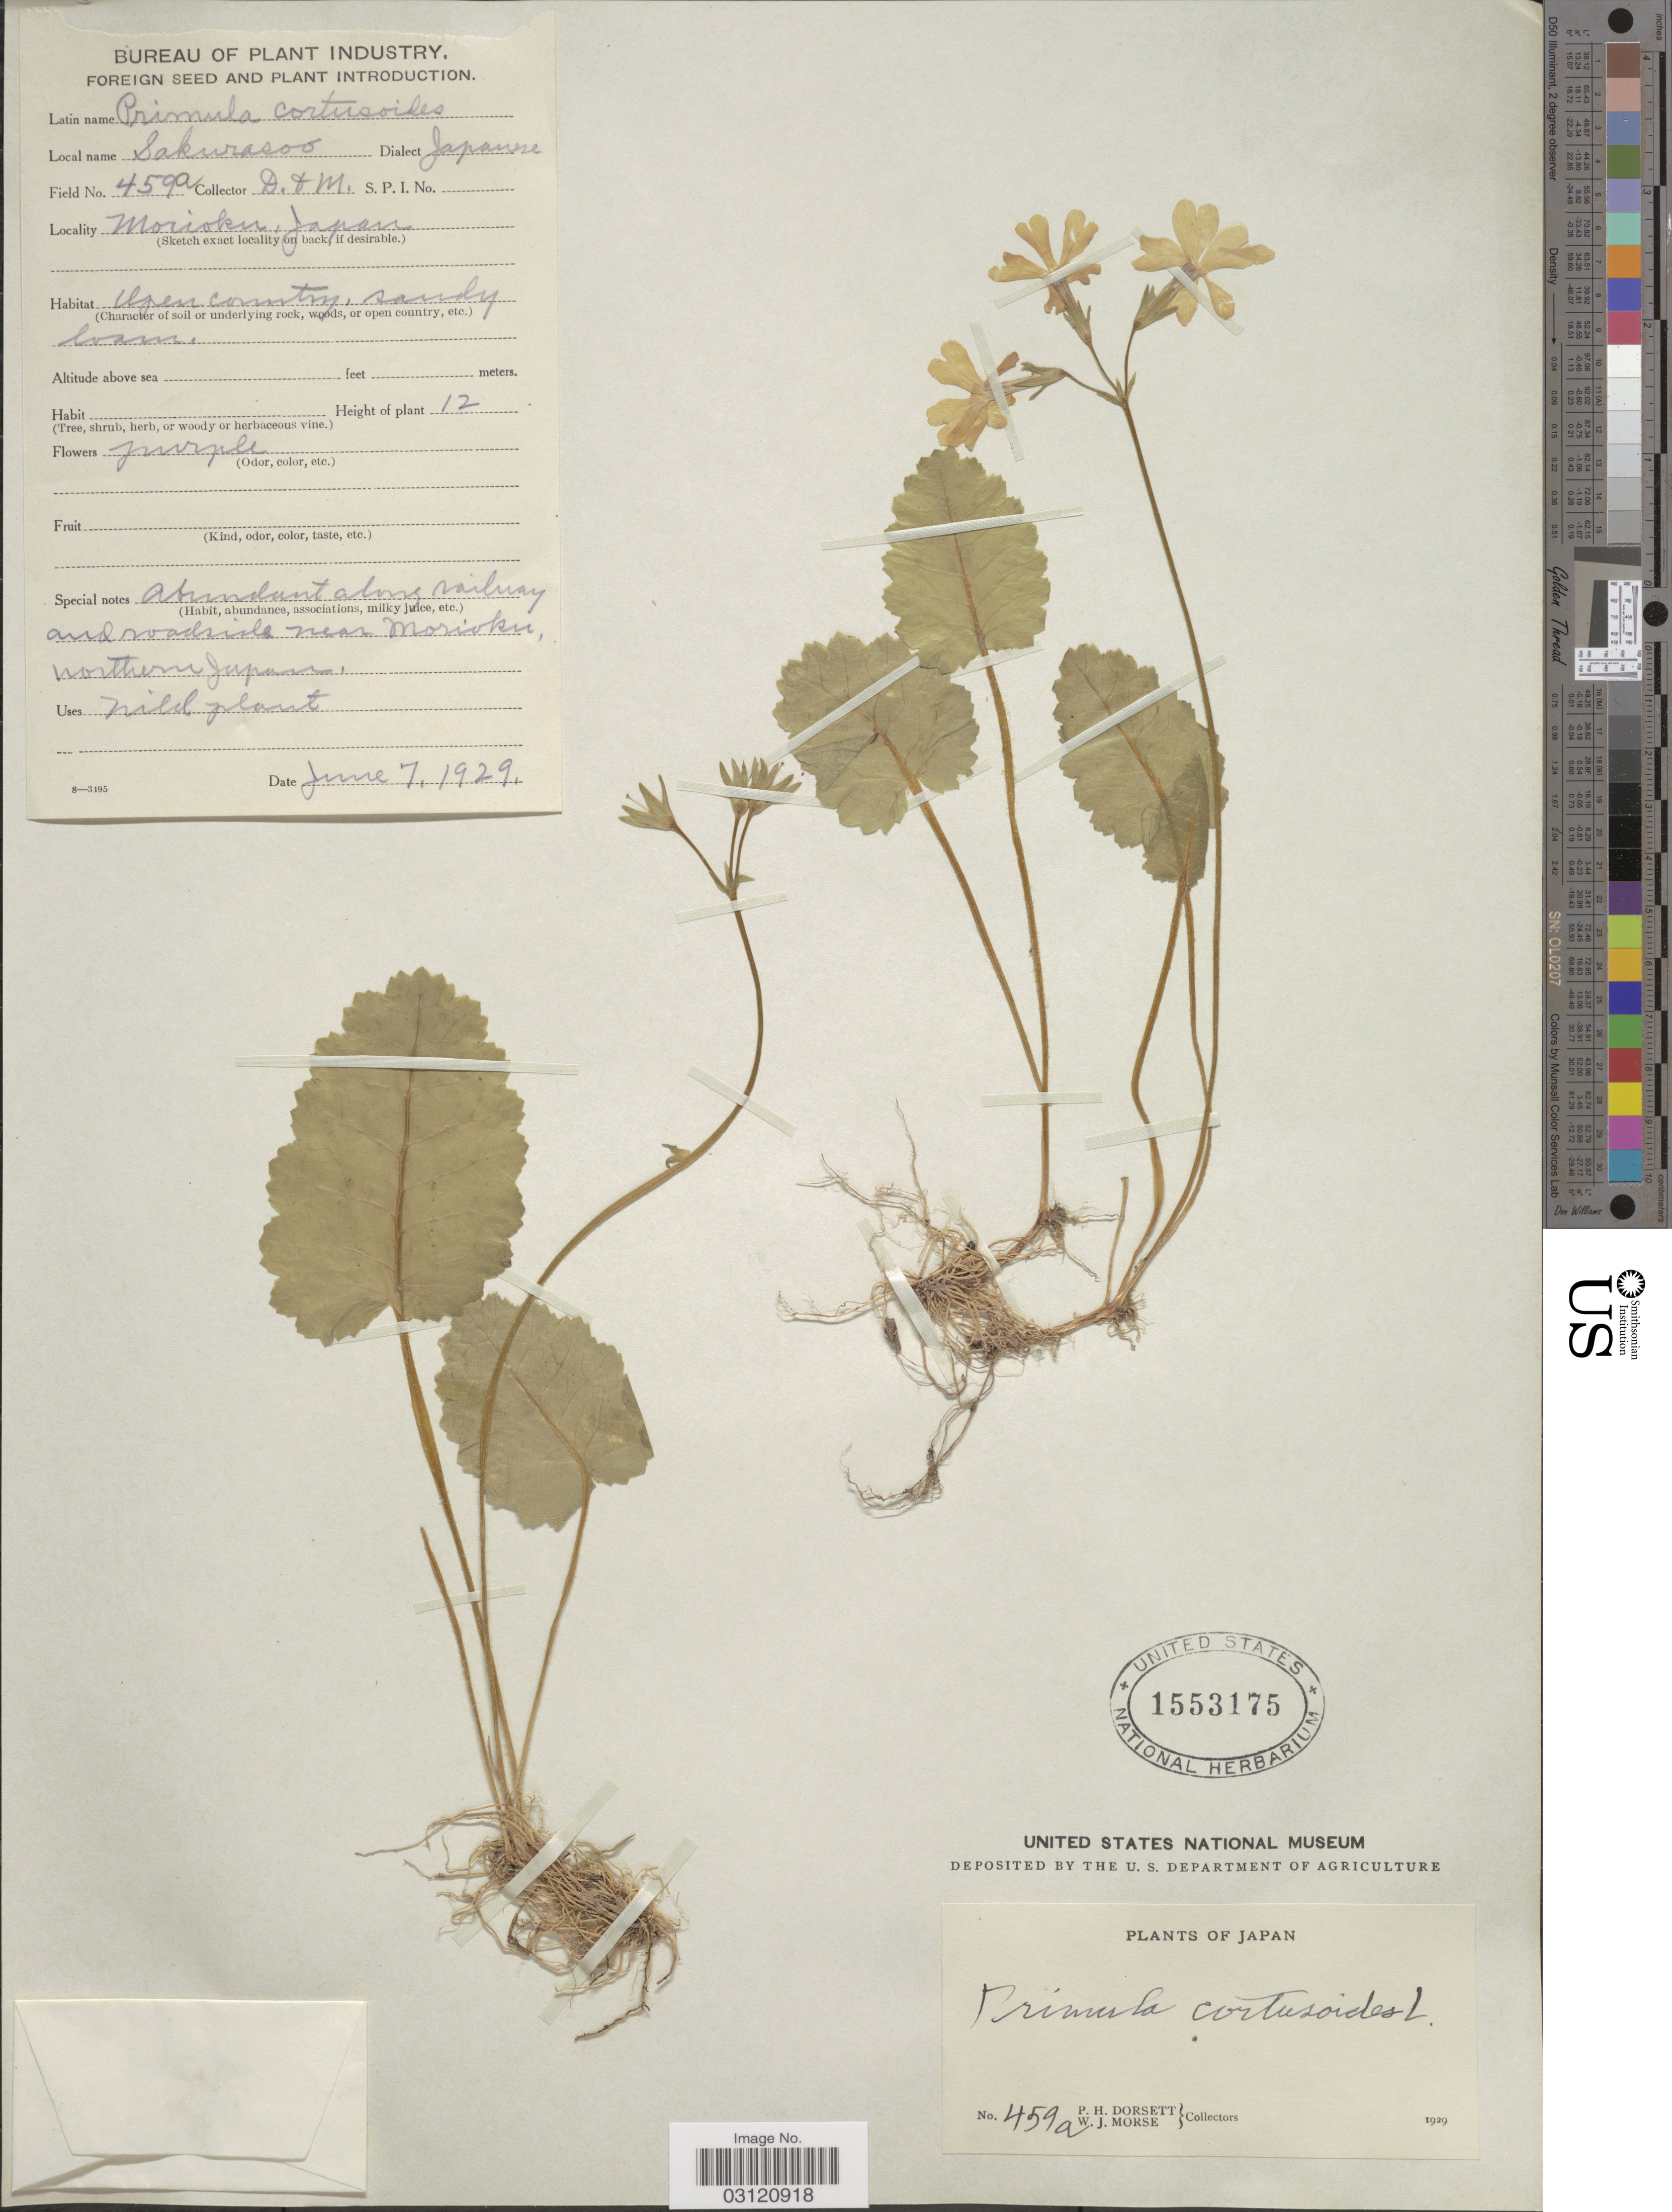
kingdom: Plantae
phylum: Tracheophyta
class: Magnoliopsida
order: Ericales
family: Primulaceae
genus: Primula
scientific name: Primula cortusoides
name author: L.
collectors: P. H. Dorsett & W. J. Morse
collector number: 459a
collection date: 1929-06-07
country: Japan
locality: Morioku.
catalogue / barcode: US 1553175